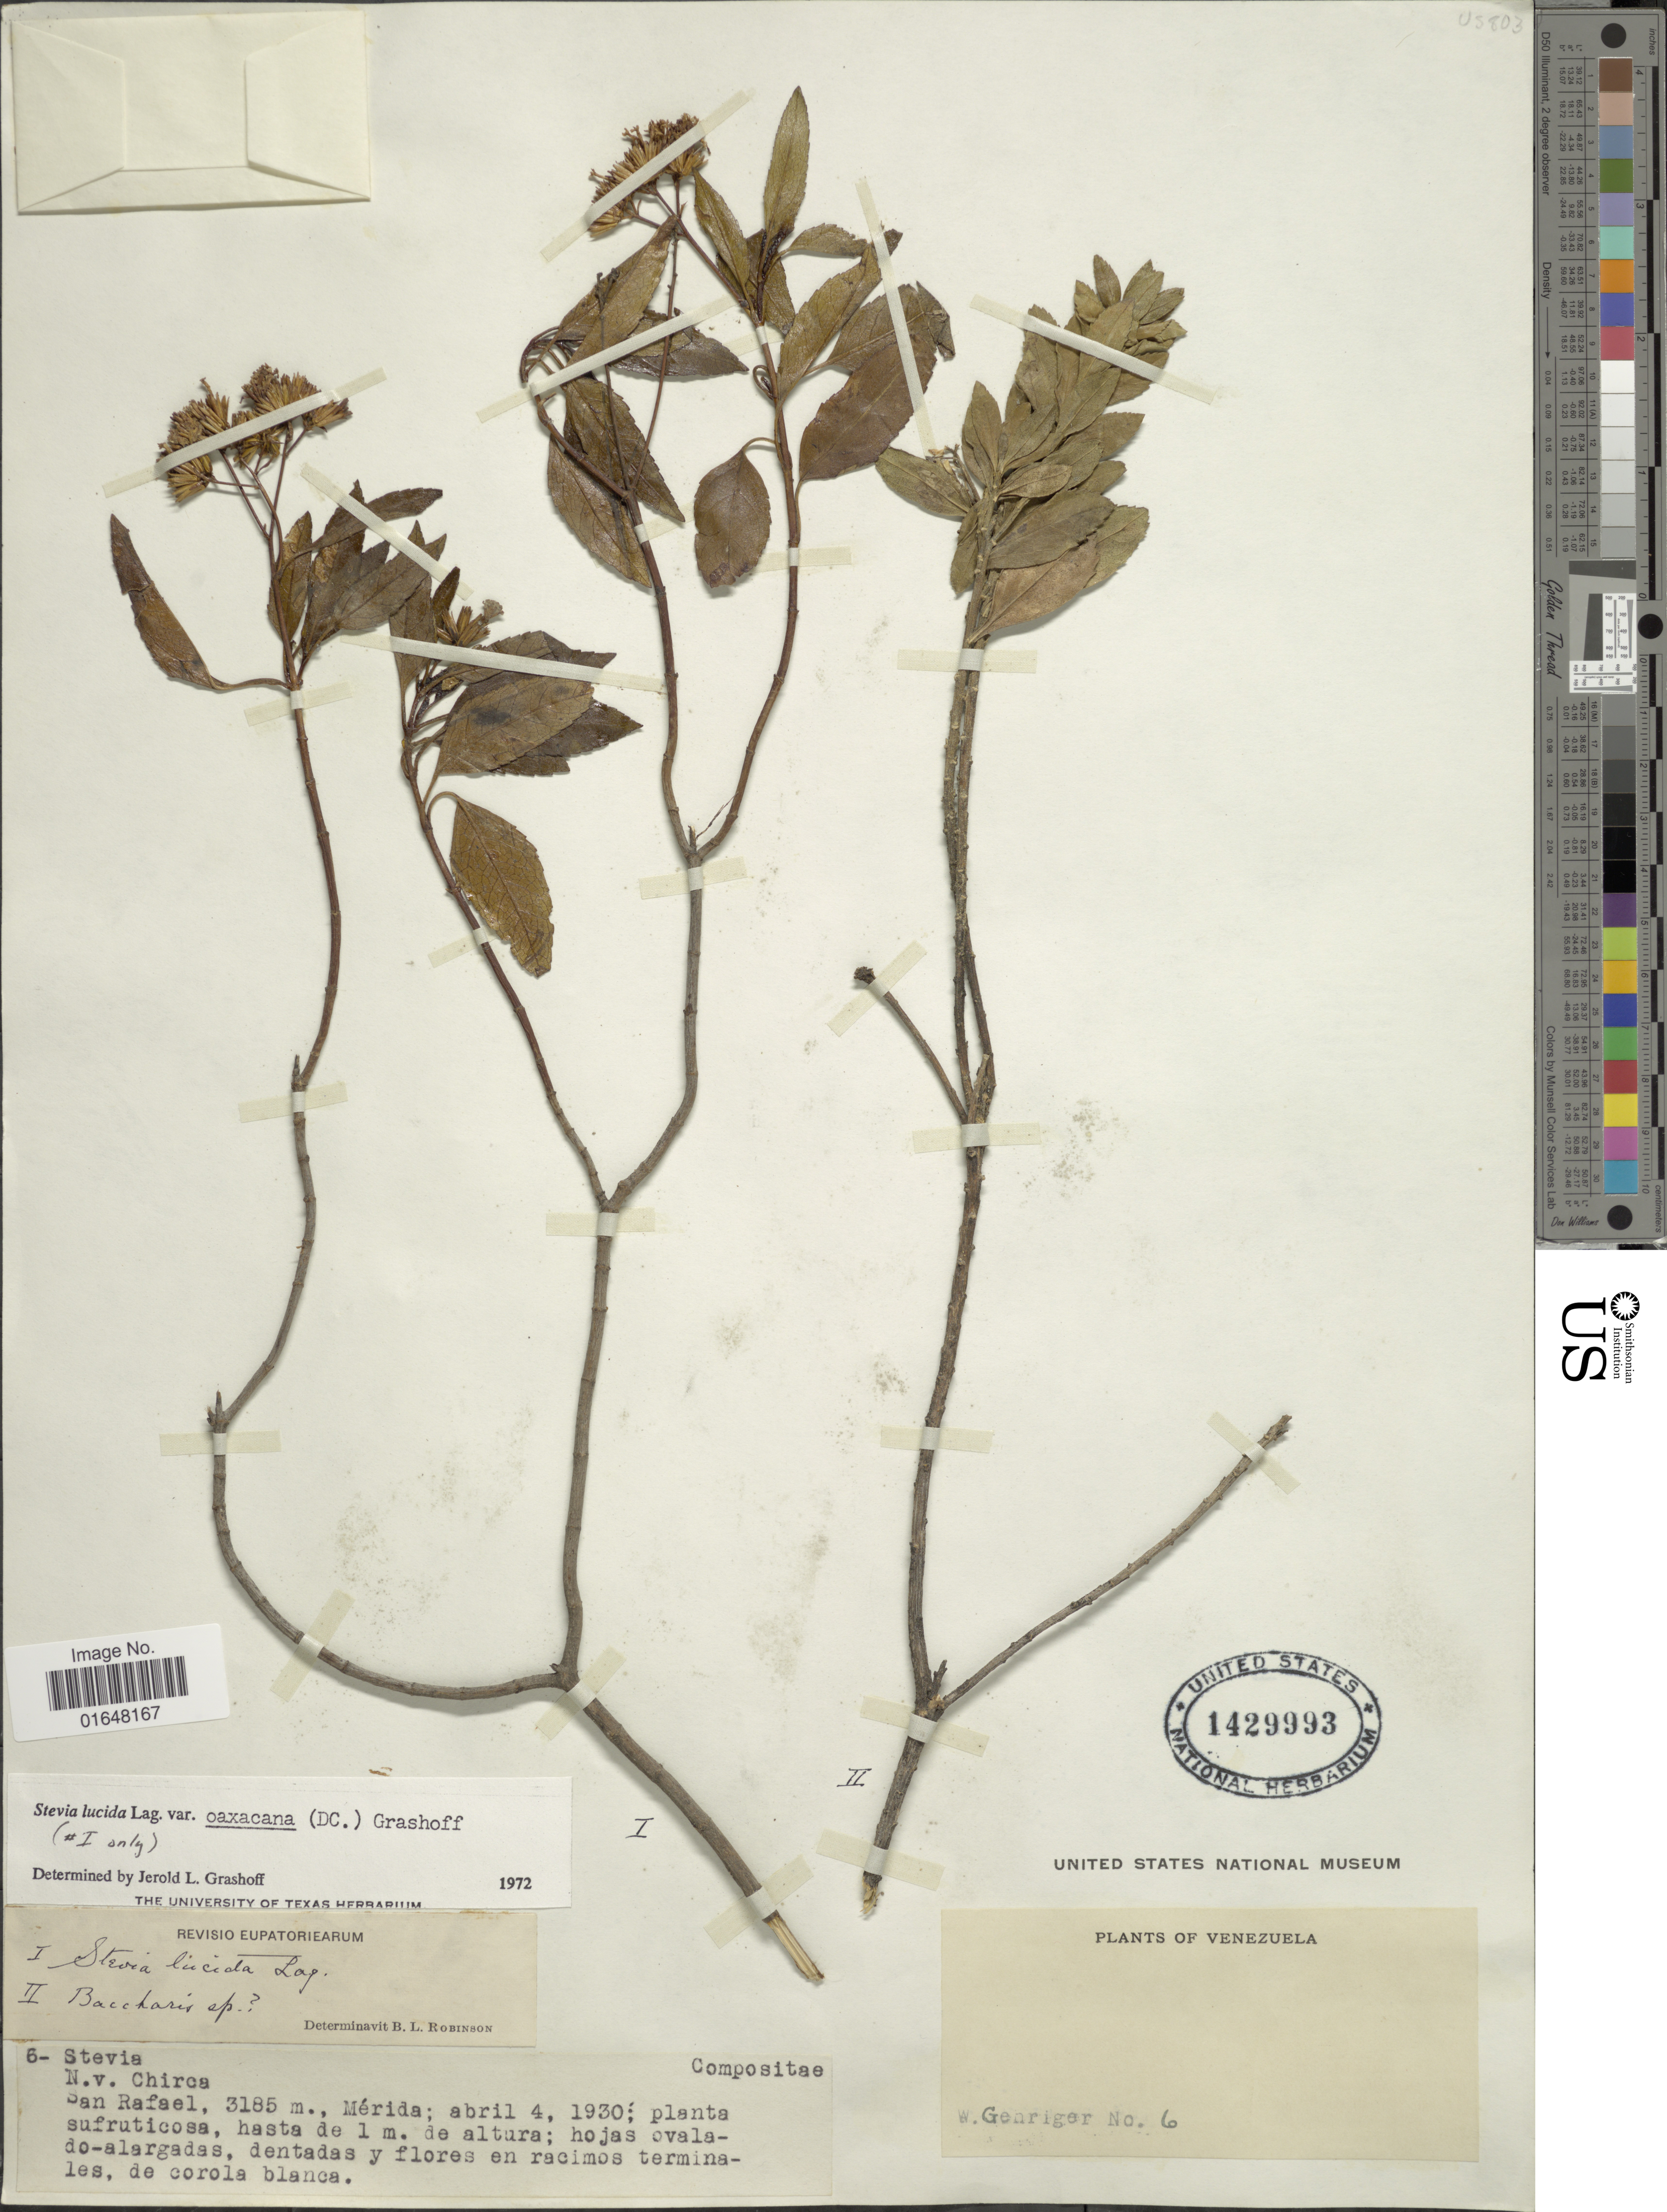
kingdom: Plantae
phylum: Tracheophyta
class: Magnoliopsida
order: Asterales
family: Asteraceae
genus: Stevia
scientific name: Stevia lucida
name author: Lag.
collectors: W. Gehriger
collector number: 6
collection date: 1930-04-04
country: Venezuela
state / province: Mérida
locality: San Rafael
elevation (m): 3185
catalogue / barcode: US 1429993